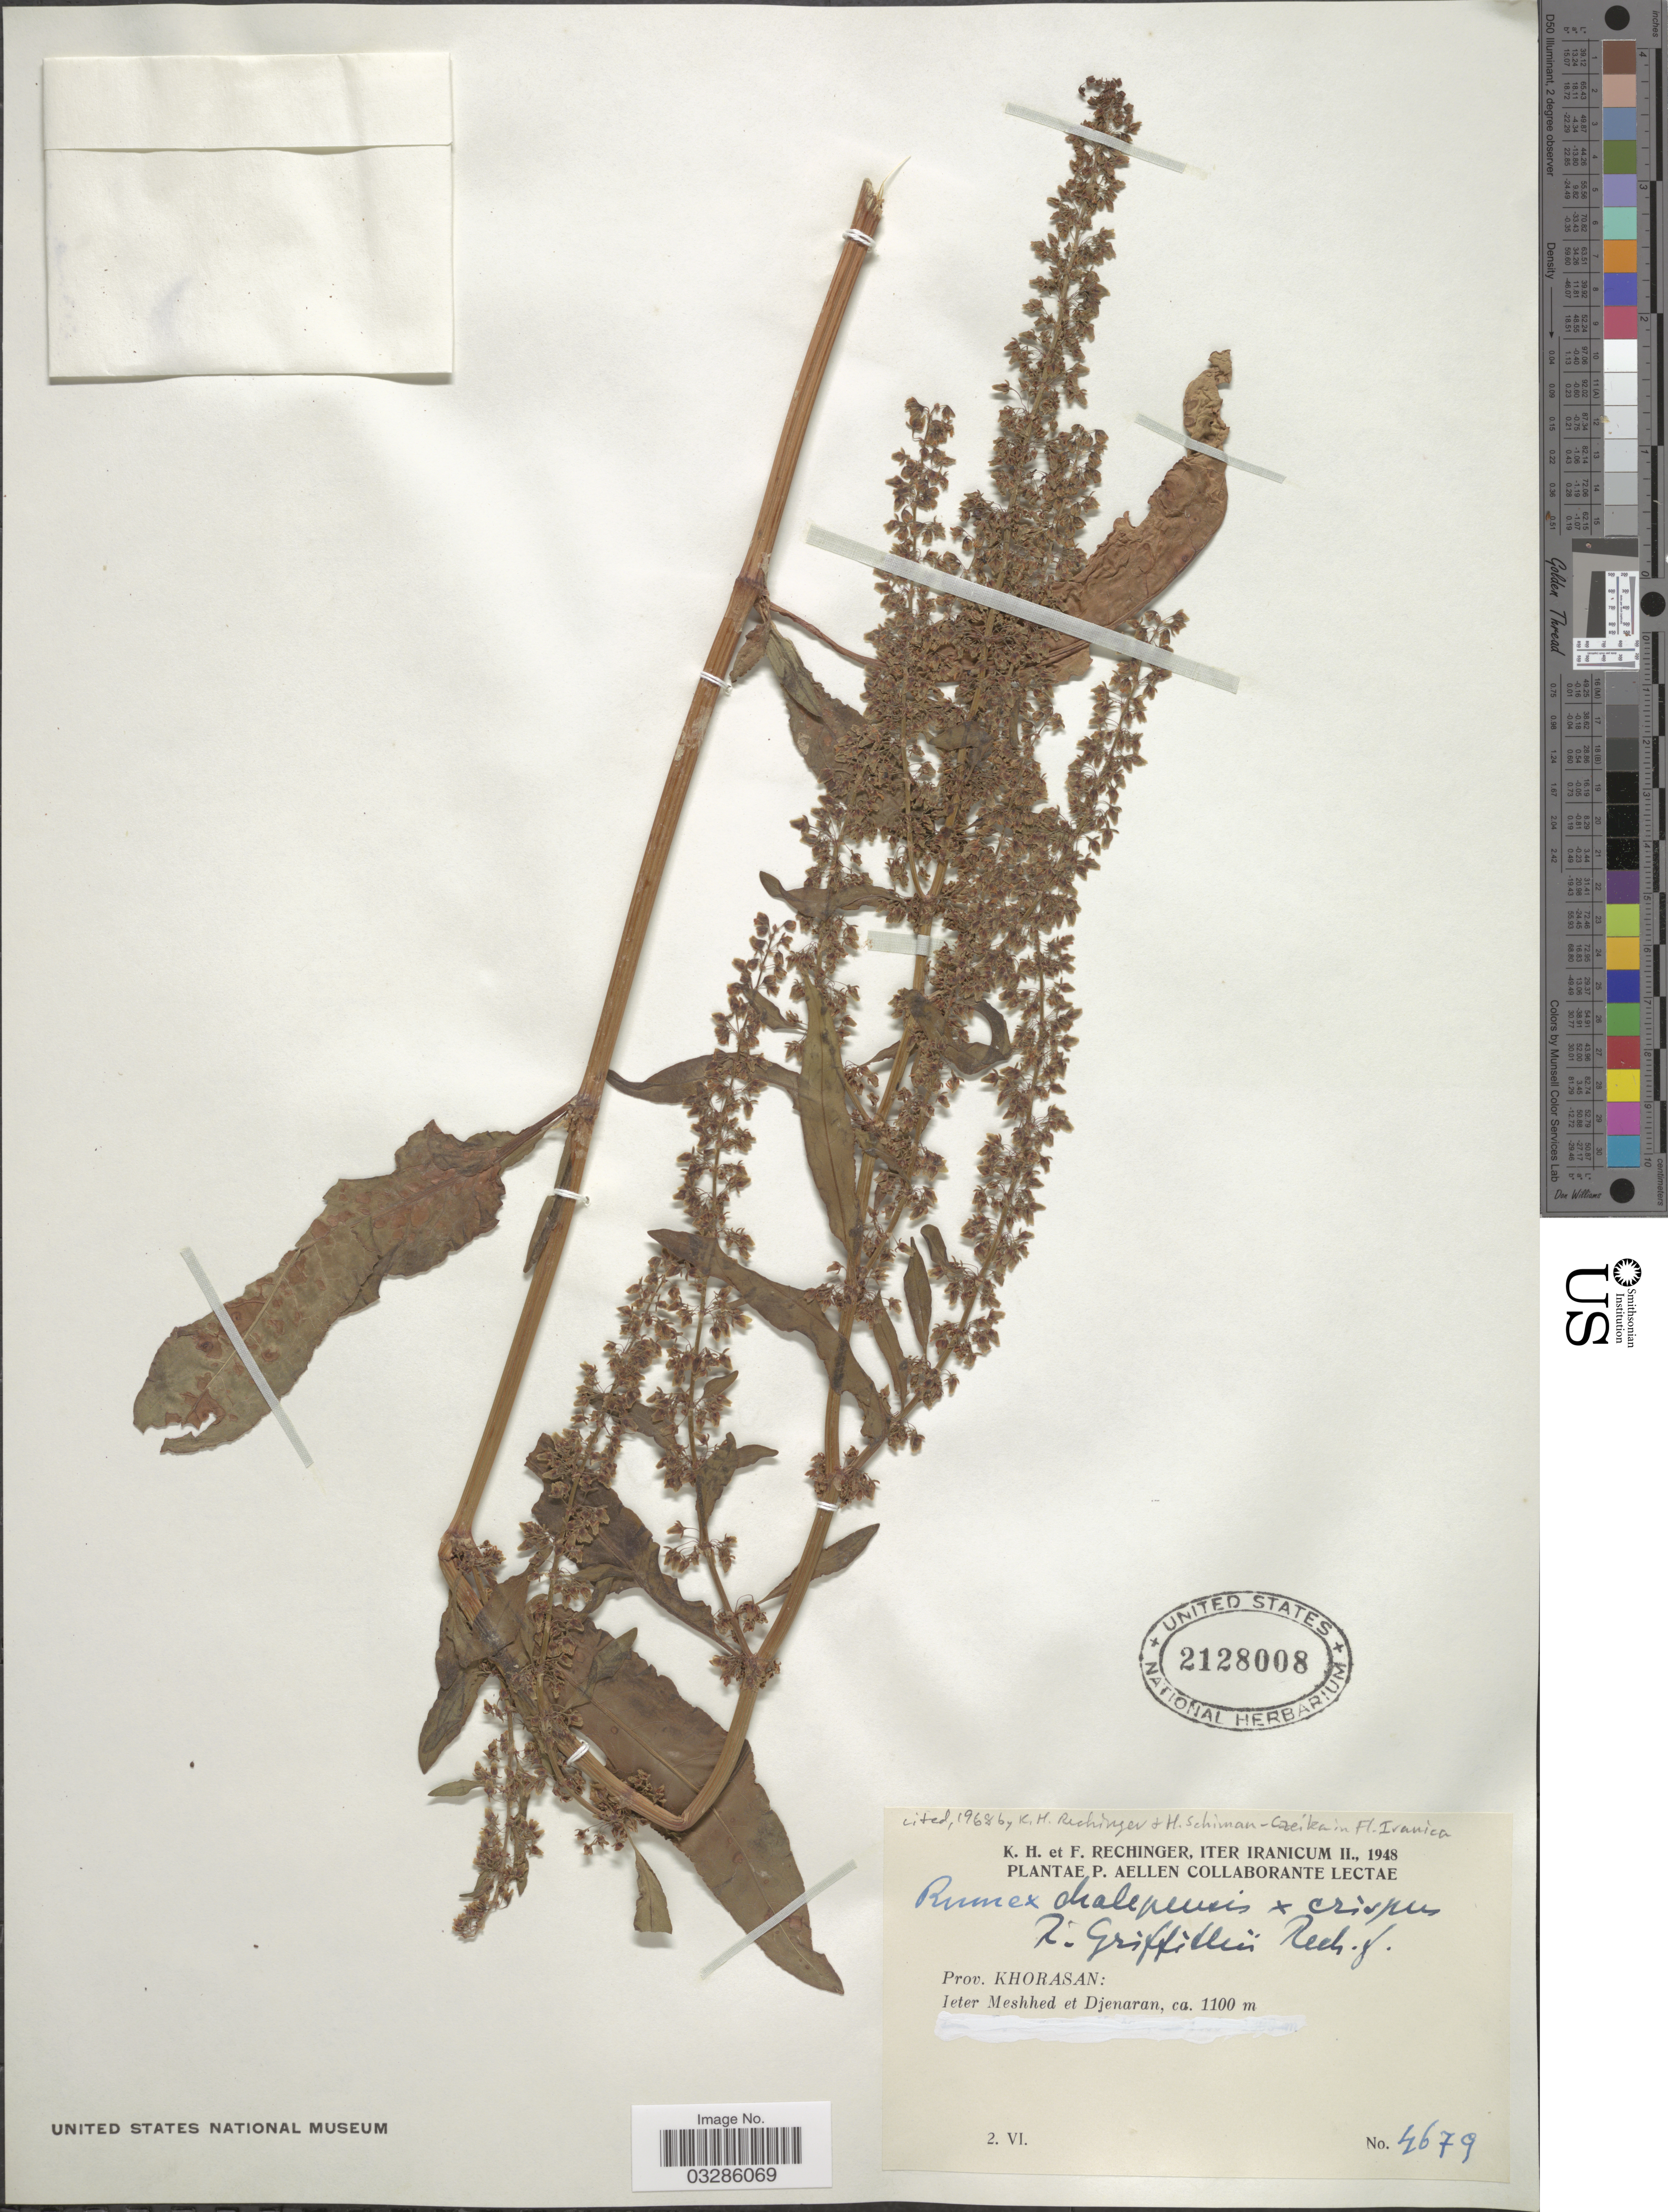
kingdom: Plantae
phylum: Tracheophyta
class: Magnoliopsida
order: Caryophyllales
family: Polygonaceae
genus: Rumex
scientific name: Rumex x griffithii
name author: Rech. f.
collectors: K. H. Rechinger & F. Rechinger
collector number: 4679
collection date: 1948-06-02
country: Iran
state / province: Khorasan [obsolete]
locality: Prov. Khorasan: Ieter Meshhed et Djenaran.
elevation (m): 1100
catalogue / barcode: US 2128008